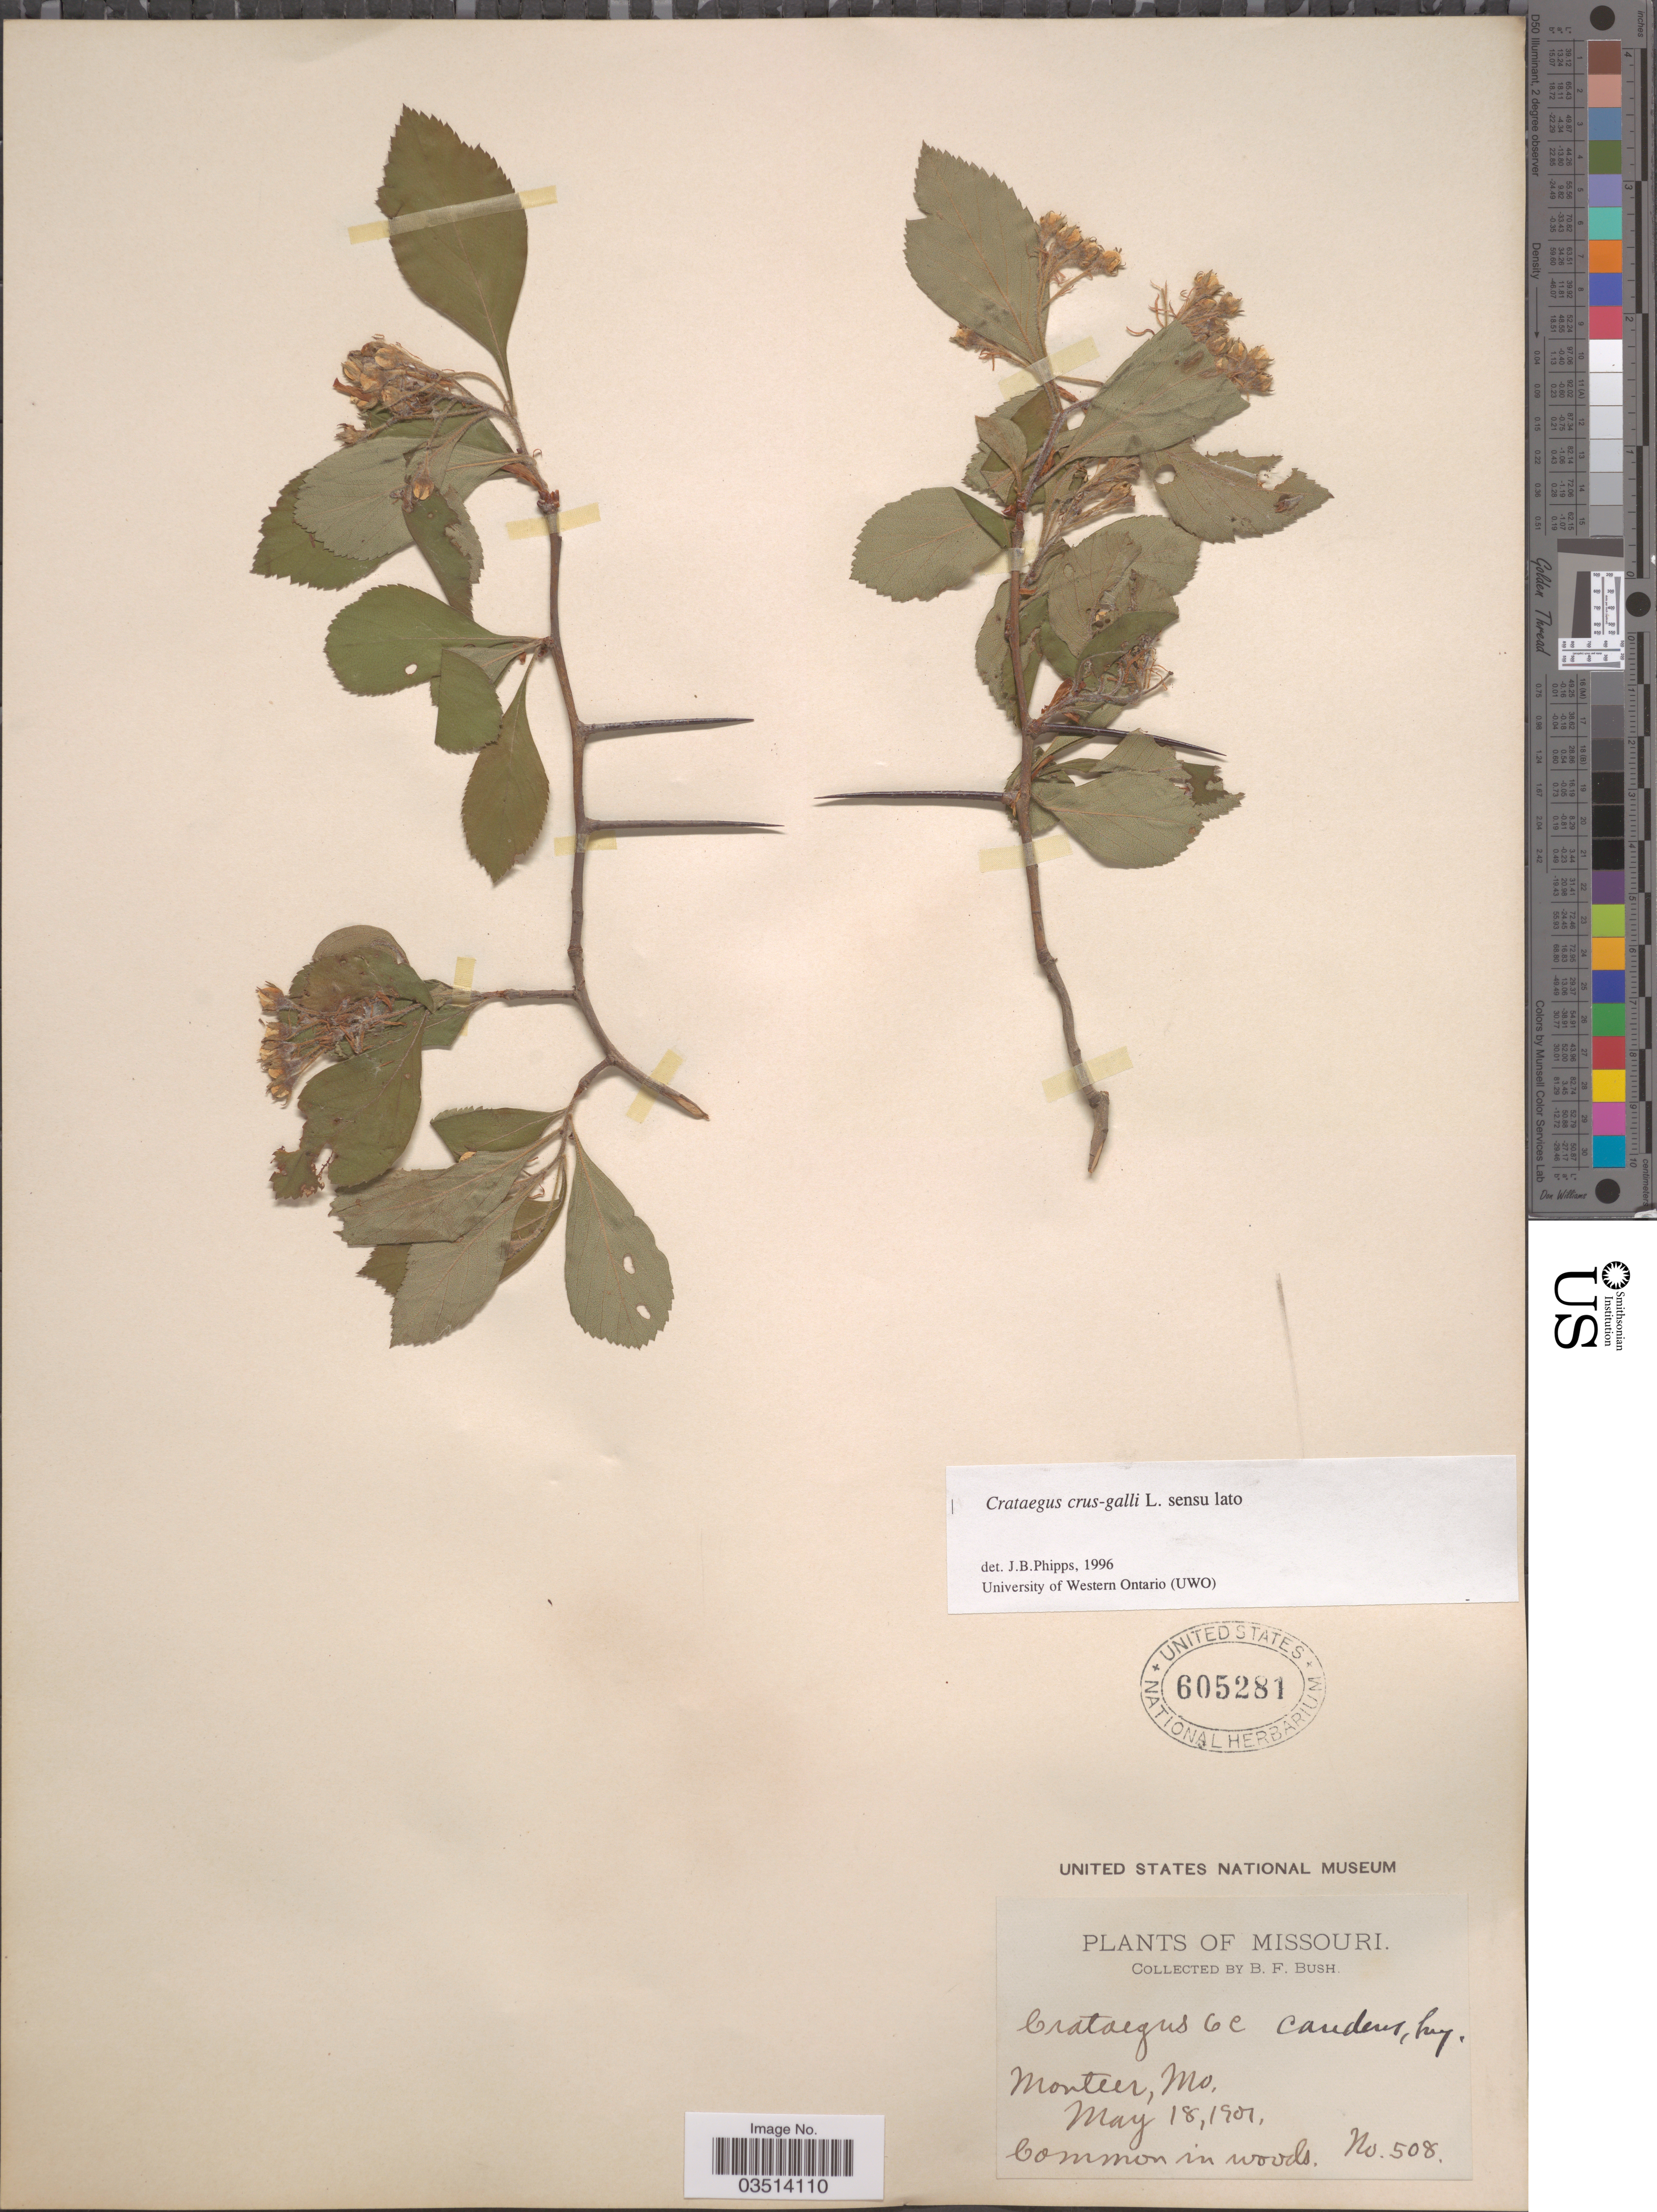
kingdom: Plantae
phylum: Tracheophyta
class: Magnoliopsida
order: Rosales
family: Rosaceae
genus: Crataegus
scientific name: Crataegus crus-galli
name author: L.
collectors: B. F. Bush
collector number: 508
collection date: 1901-05-18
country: United States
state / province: Missouri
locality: Monteer.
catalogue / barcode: US 605281